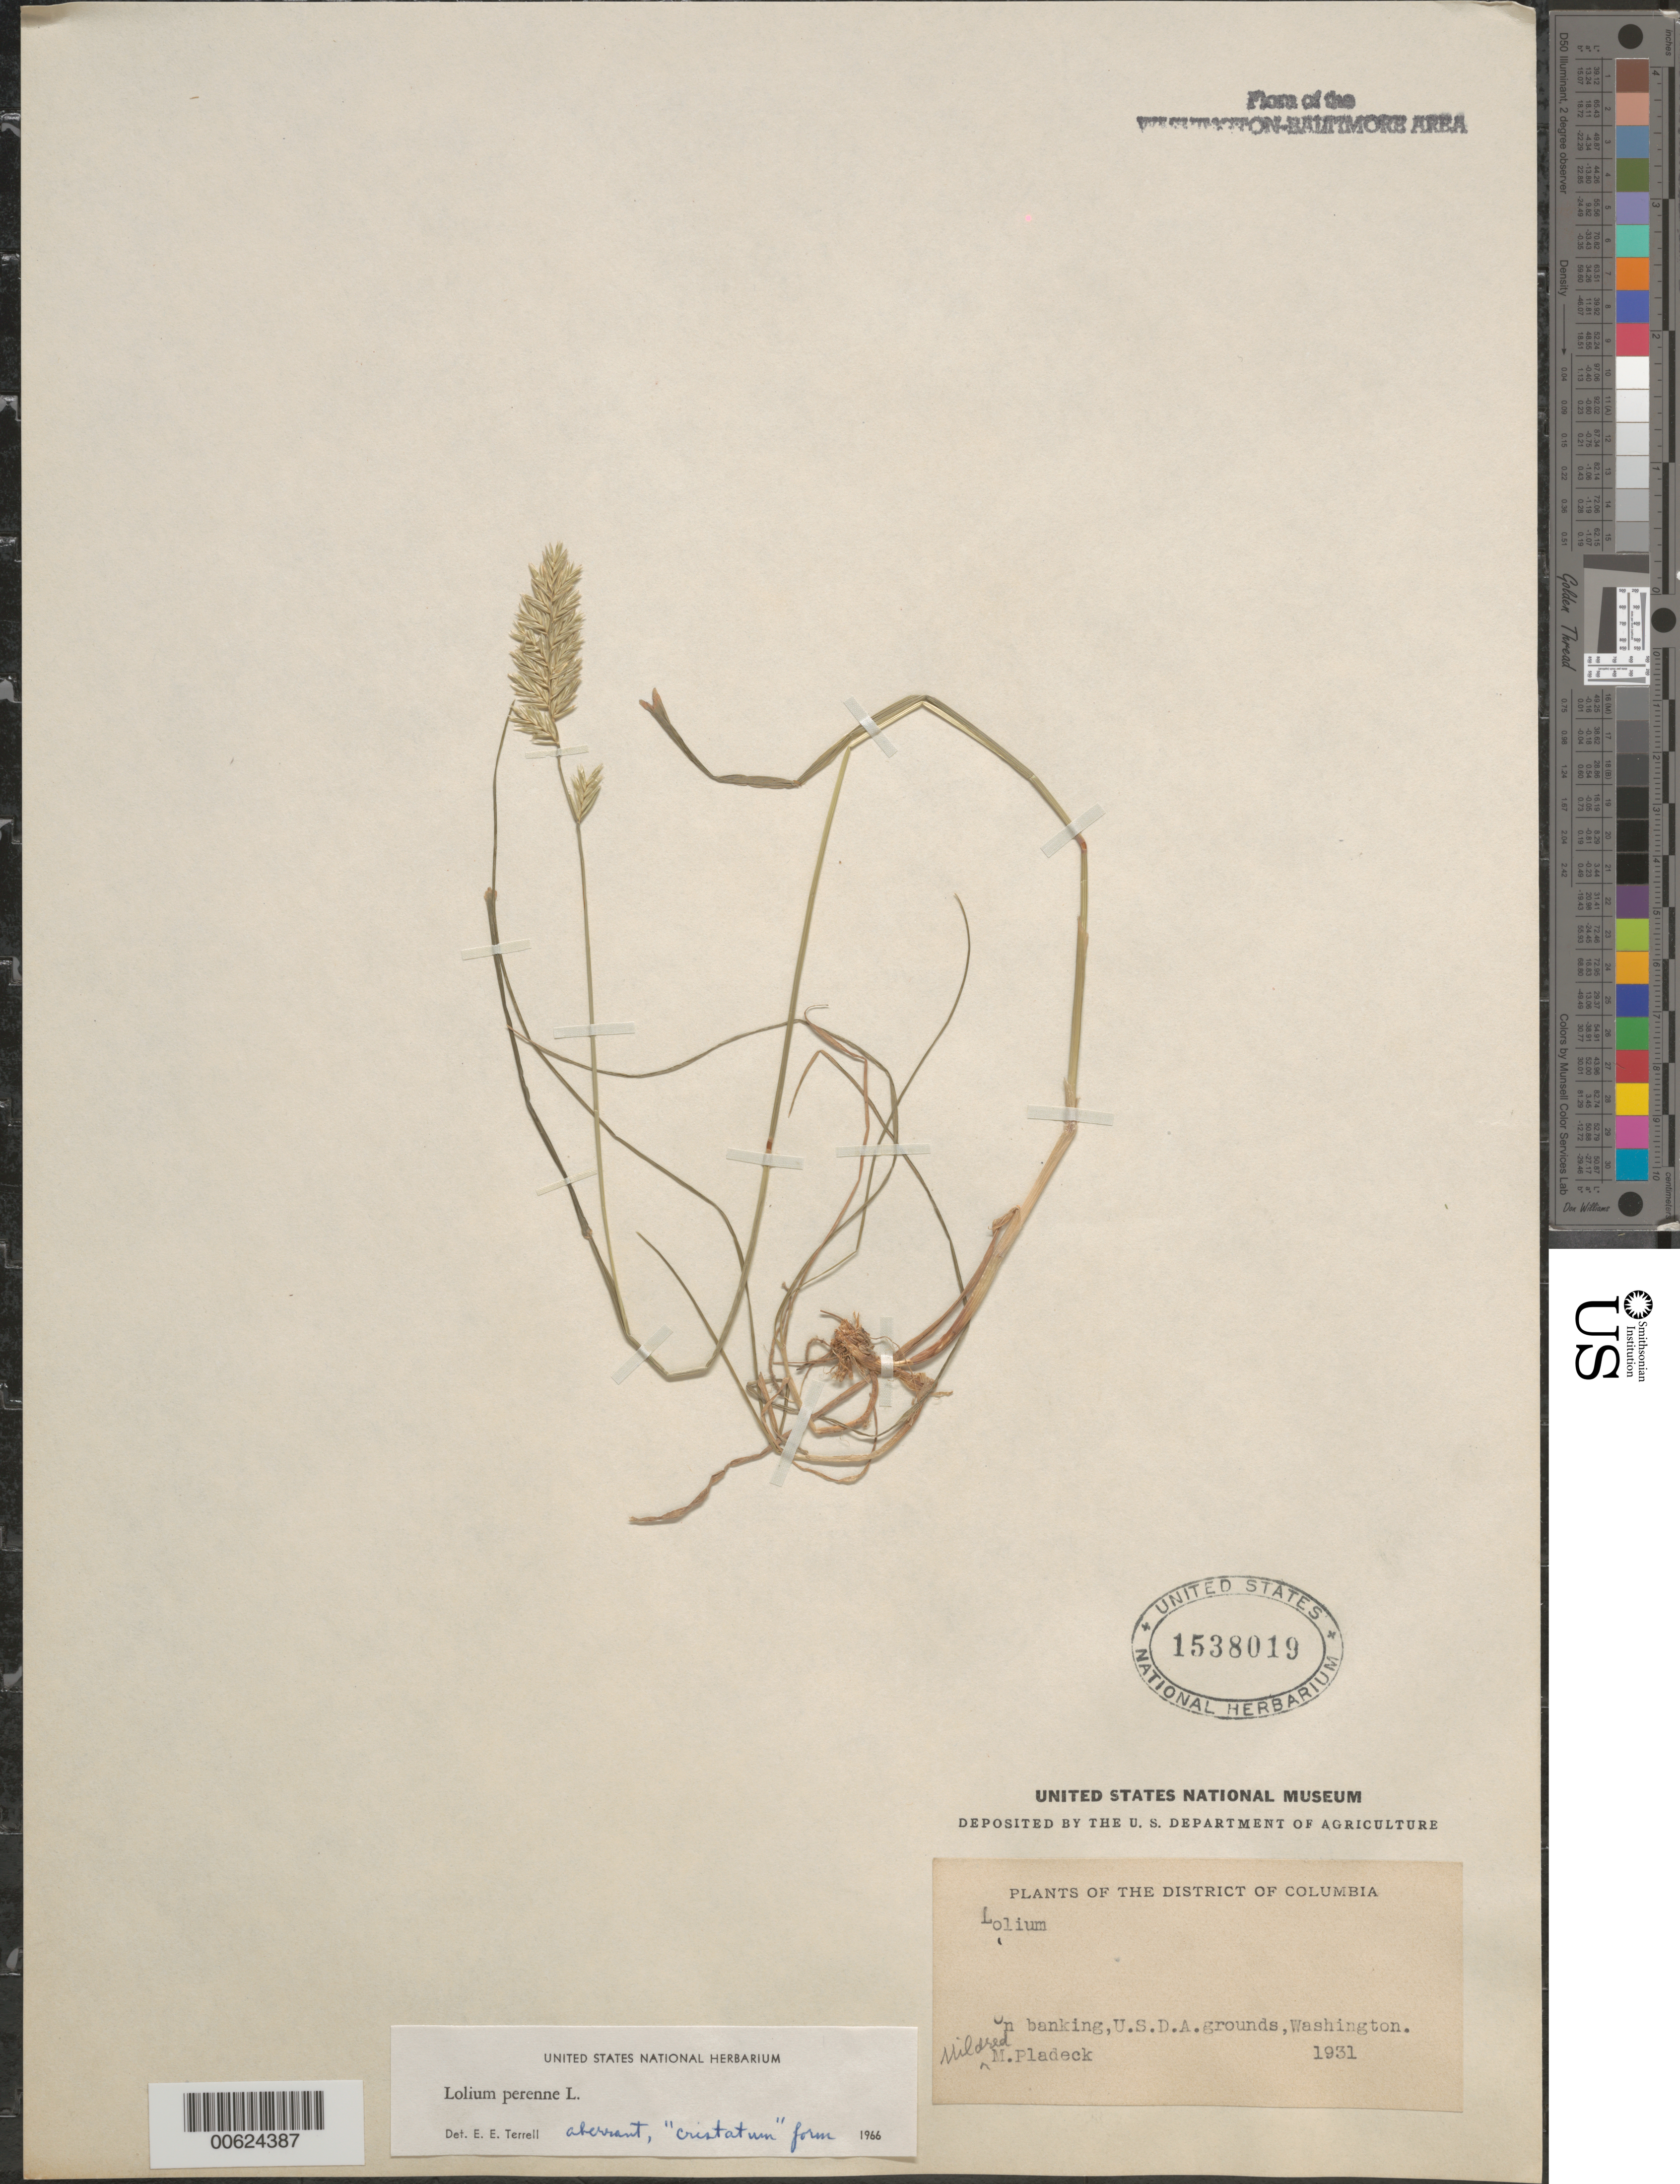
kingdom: Plantae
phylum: Tracheophyta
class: Liliopsida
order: Poales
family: Poaceae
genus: Lolium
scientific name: Lolium perenne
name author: L.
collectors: M. Pladeck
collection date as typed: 1931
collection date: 1931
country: United States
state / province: District of Columbia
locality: U.S.D.A. grounds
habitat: On banking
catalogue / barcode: US 1538019